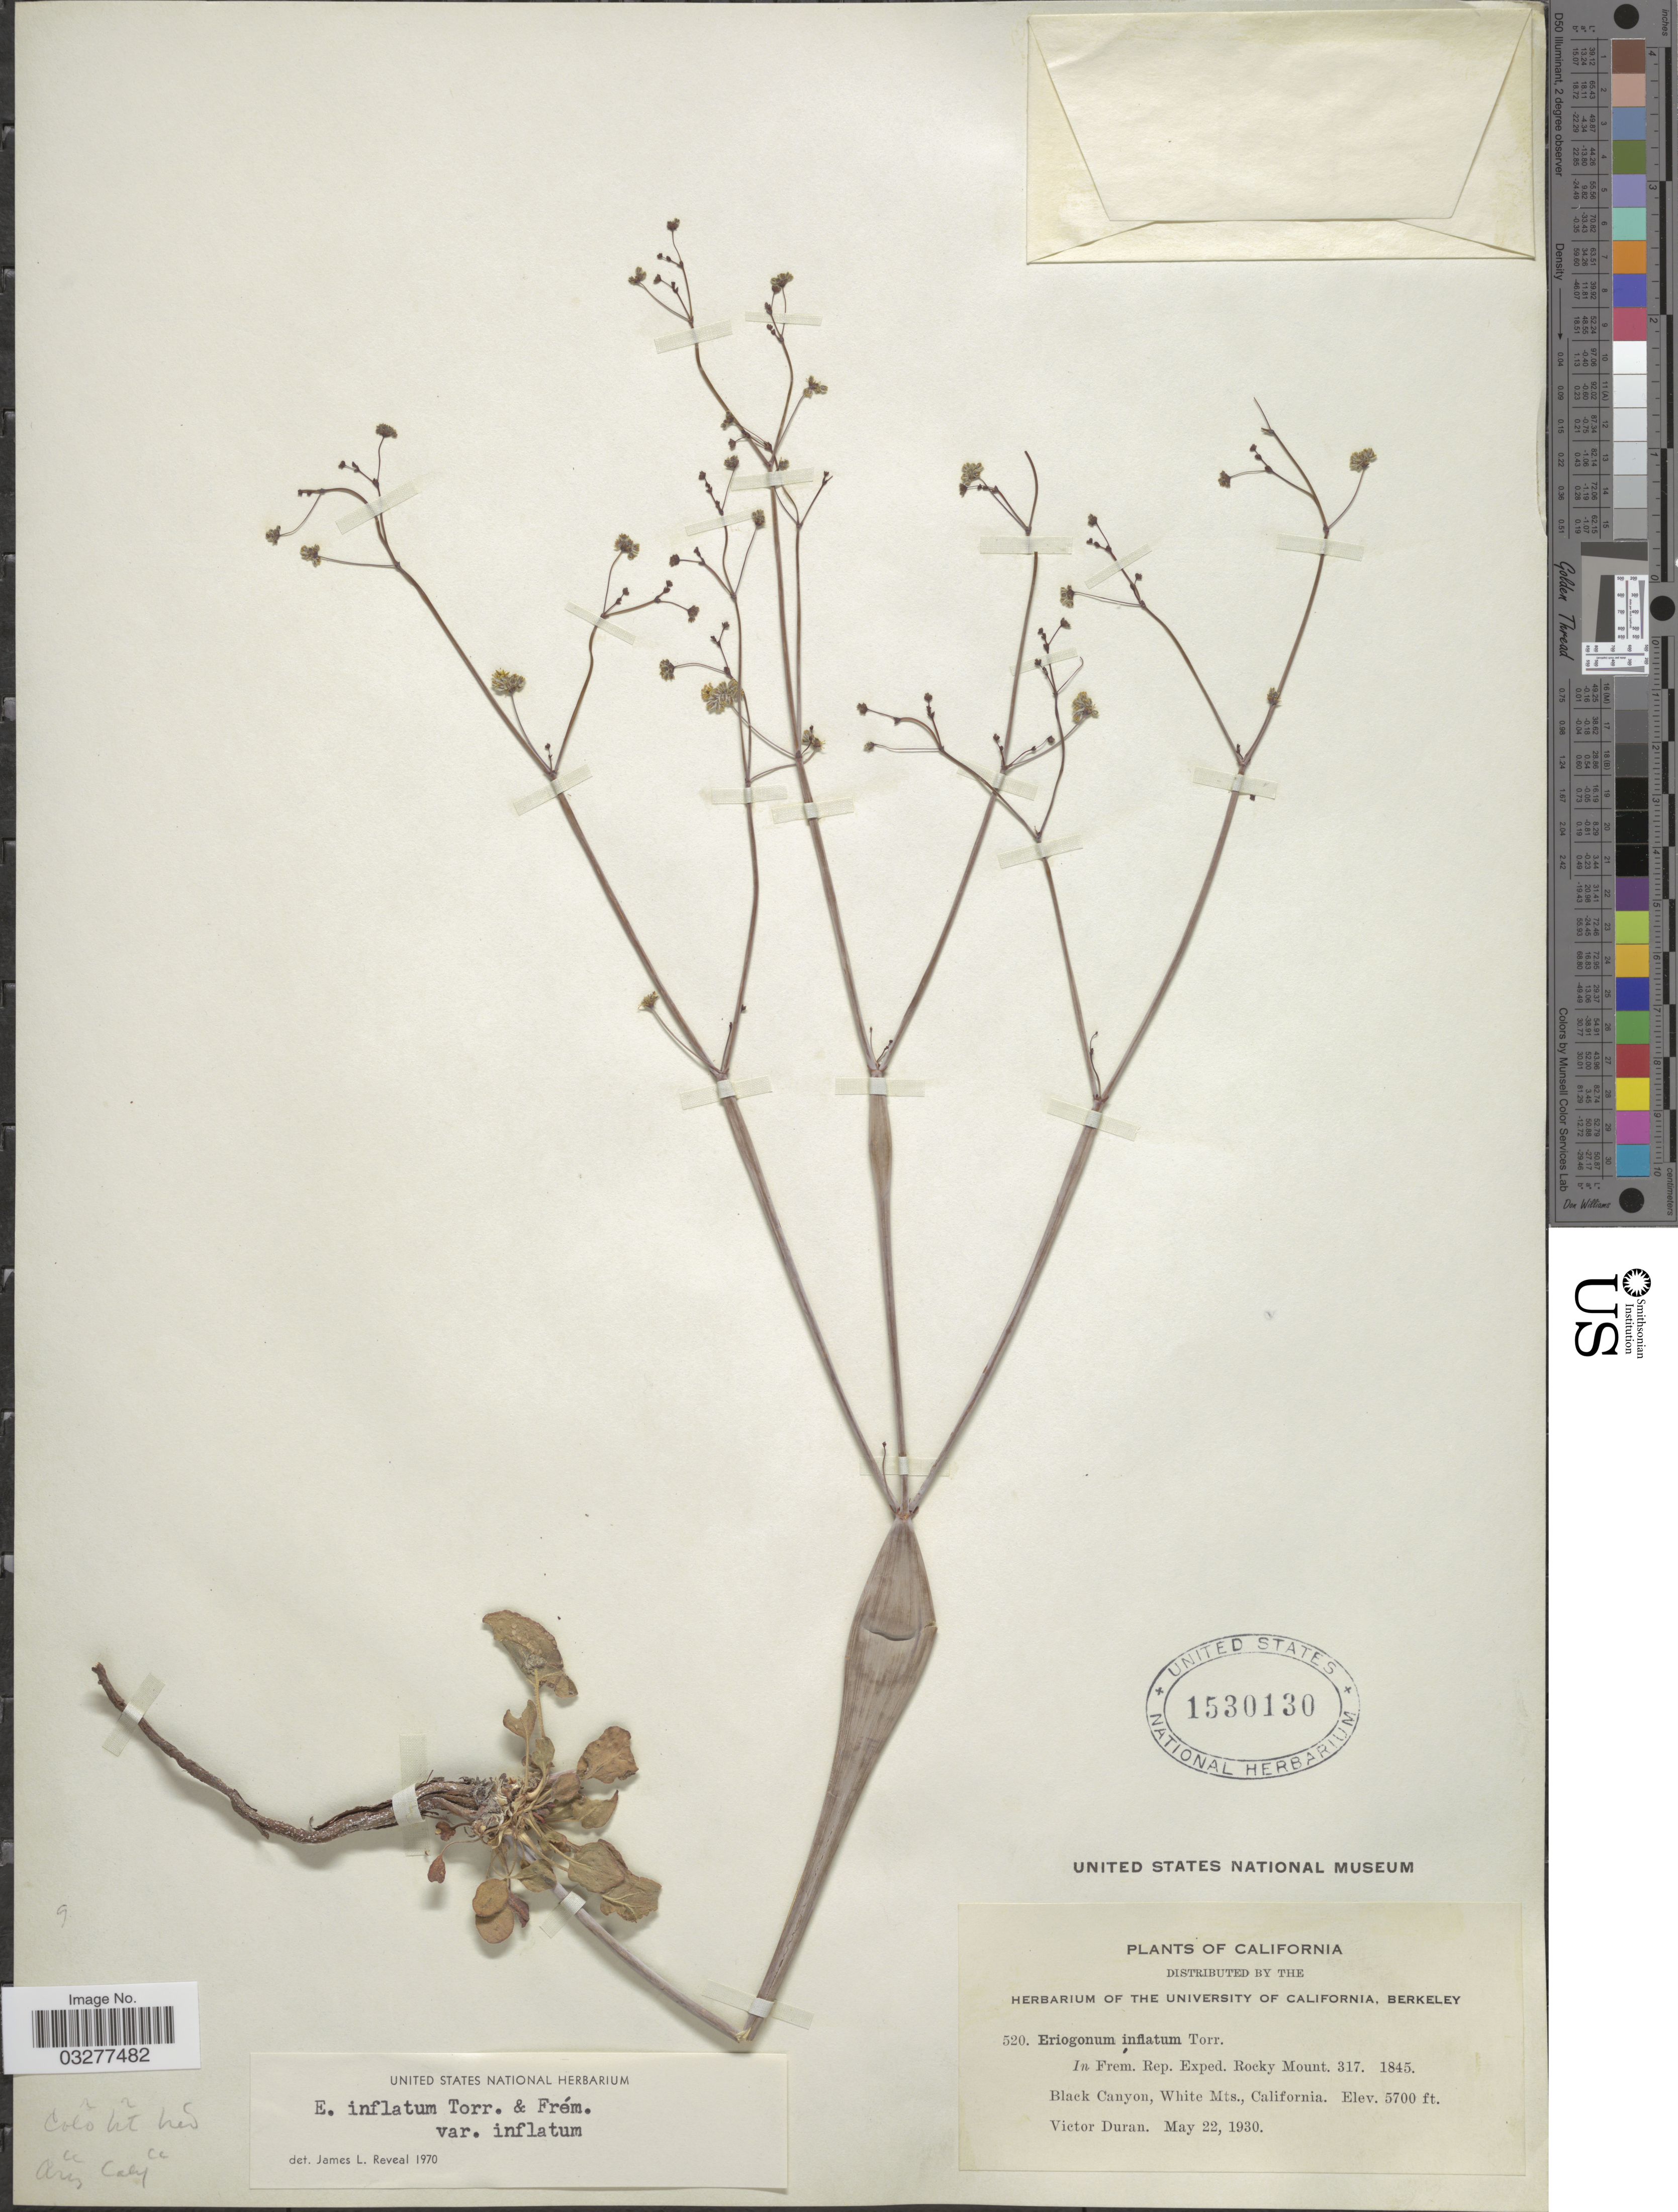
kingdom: Plantae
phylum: Tracheophyta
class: Magnoliopsida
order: Caryophyllales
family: Polygonaceae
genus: Eriogonum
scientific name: Eriogonum inflatum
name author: Torr. & Frém.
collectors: V. Duran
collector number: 520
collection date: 1930-05-22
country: United States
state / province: California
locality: Black Canyon, White Mts.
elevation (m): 1737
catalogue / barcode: US 1530130